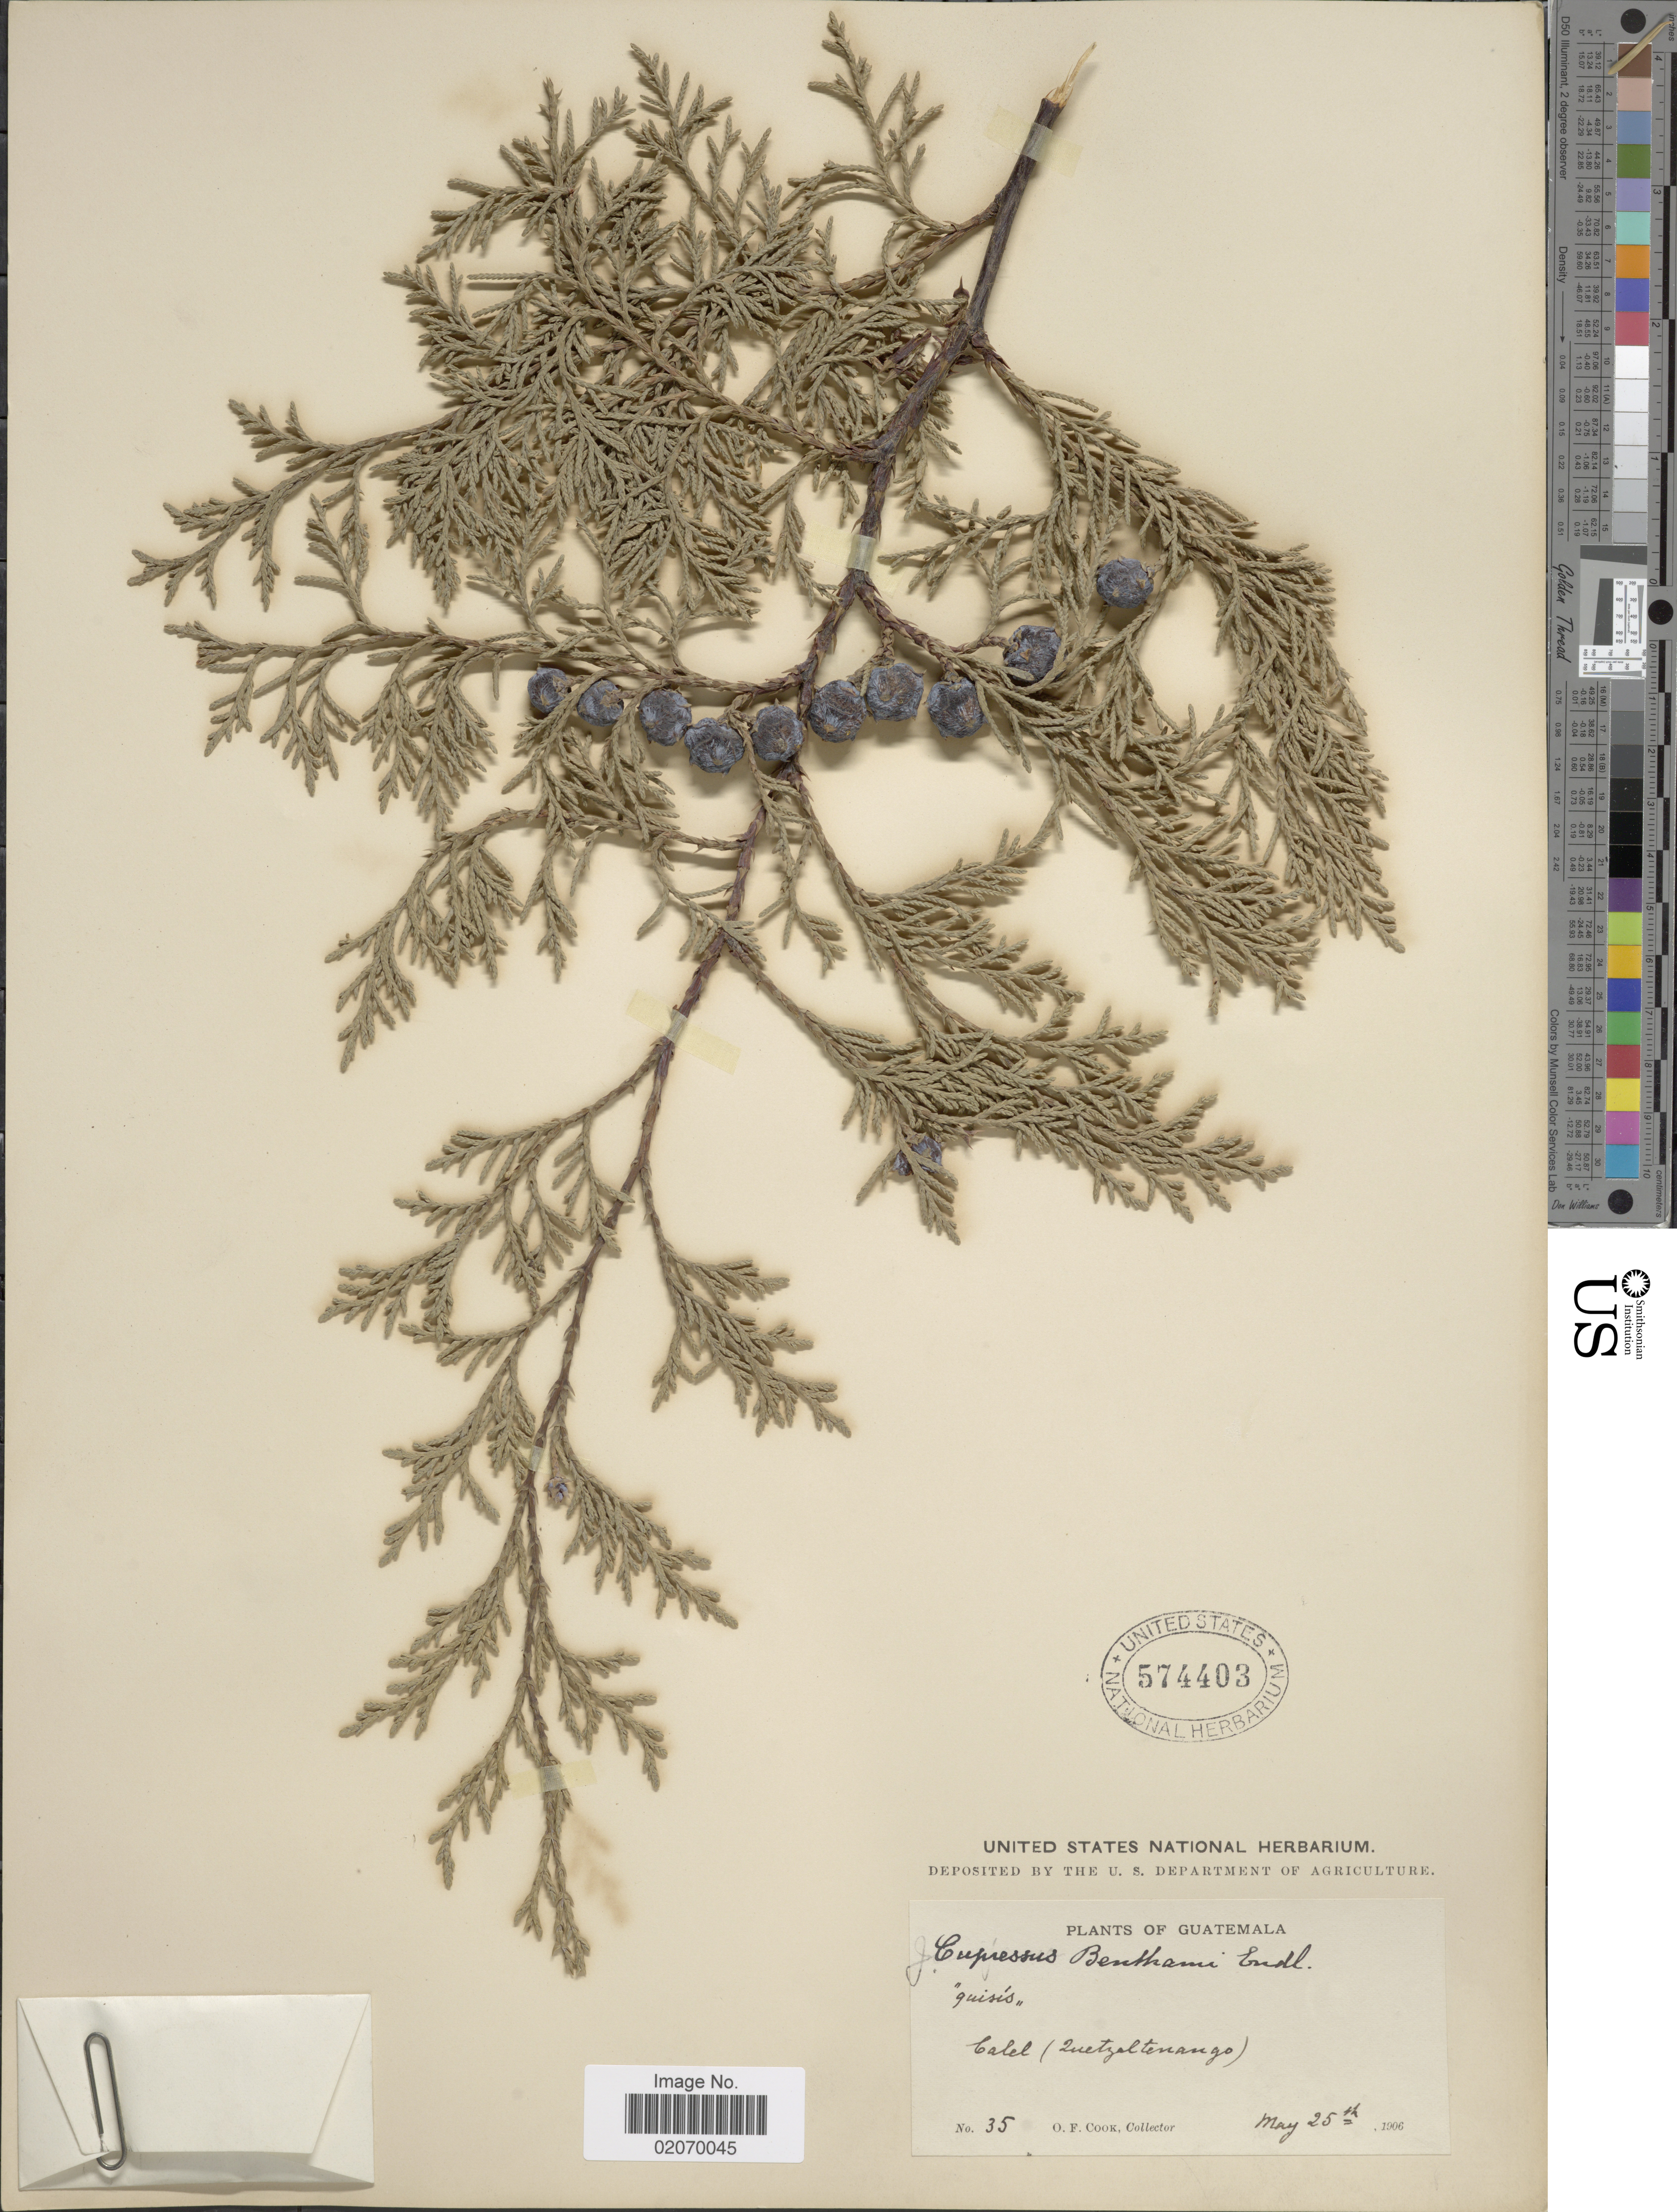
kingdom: Plantae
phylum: Tracheophyta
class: Pinopsida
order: Pinales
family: Cupressaceae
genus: Hesperocyparis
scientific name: Hesperocyparis benthamii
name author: (Endl.) Bartel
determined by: (US) Smithsonian Institution - National Museum of Natural History - Department of Botany (UNITED STATES)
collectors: O. F. Cook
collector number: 35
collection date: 1906-05-25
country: Guatemala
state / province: Quetzaltenango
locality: Calel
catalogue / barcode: US 574403